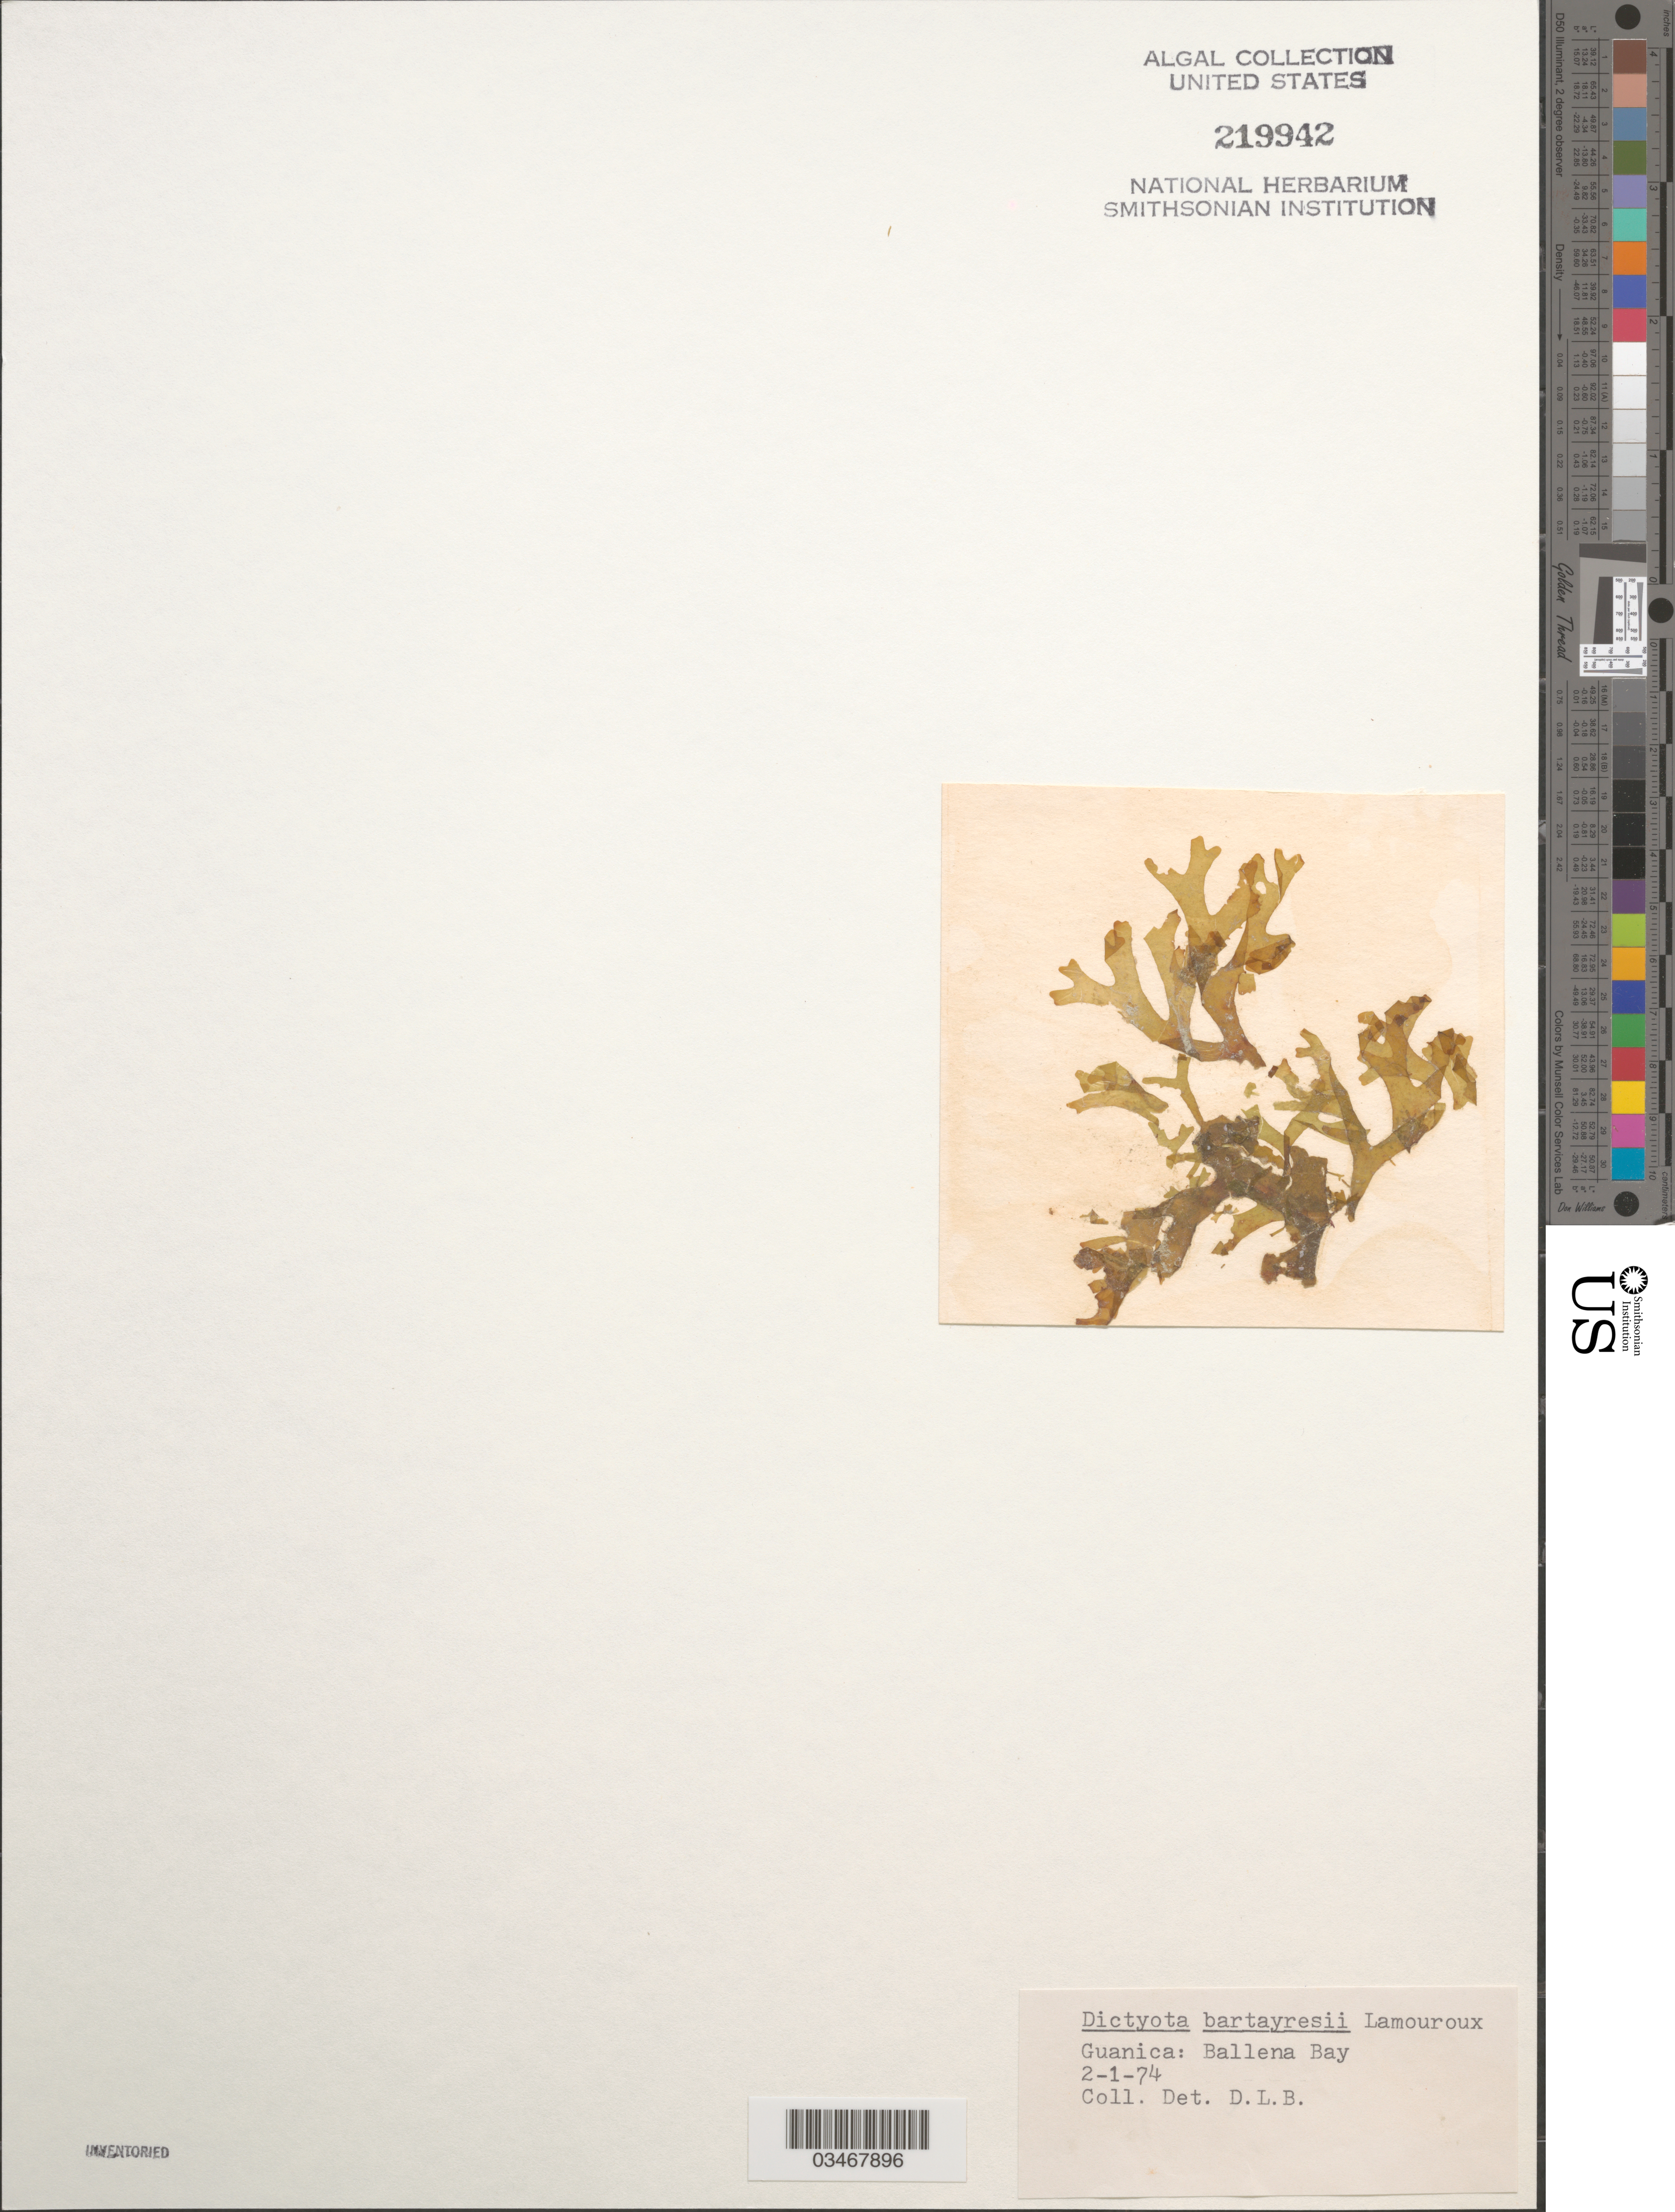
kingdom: Chromista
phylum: Ochrophyta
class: Phaeophyceae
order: Dictyotales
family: Dictyotaceae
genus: Dictyota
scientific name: Dictyota bartayresii J.V. Lamour. nom. illeg.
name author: J.V.Lamouroux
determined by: Ballantine, D. L.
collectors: D.L. Ballantine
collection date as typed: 01 Feb 1974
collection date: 1974-02-01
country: Puerto Rico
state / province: Guanica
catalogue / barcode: US 219942